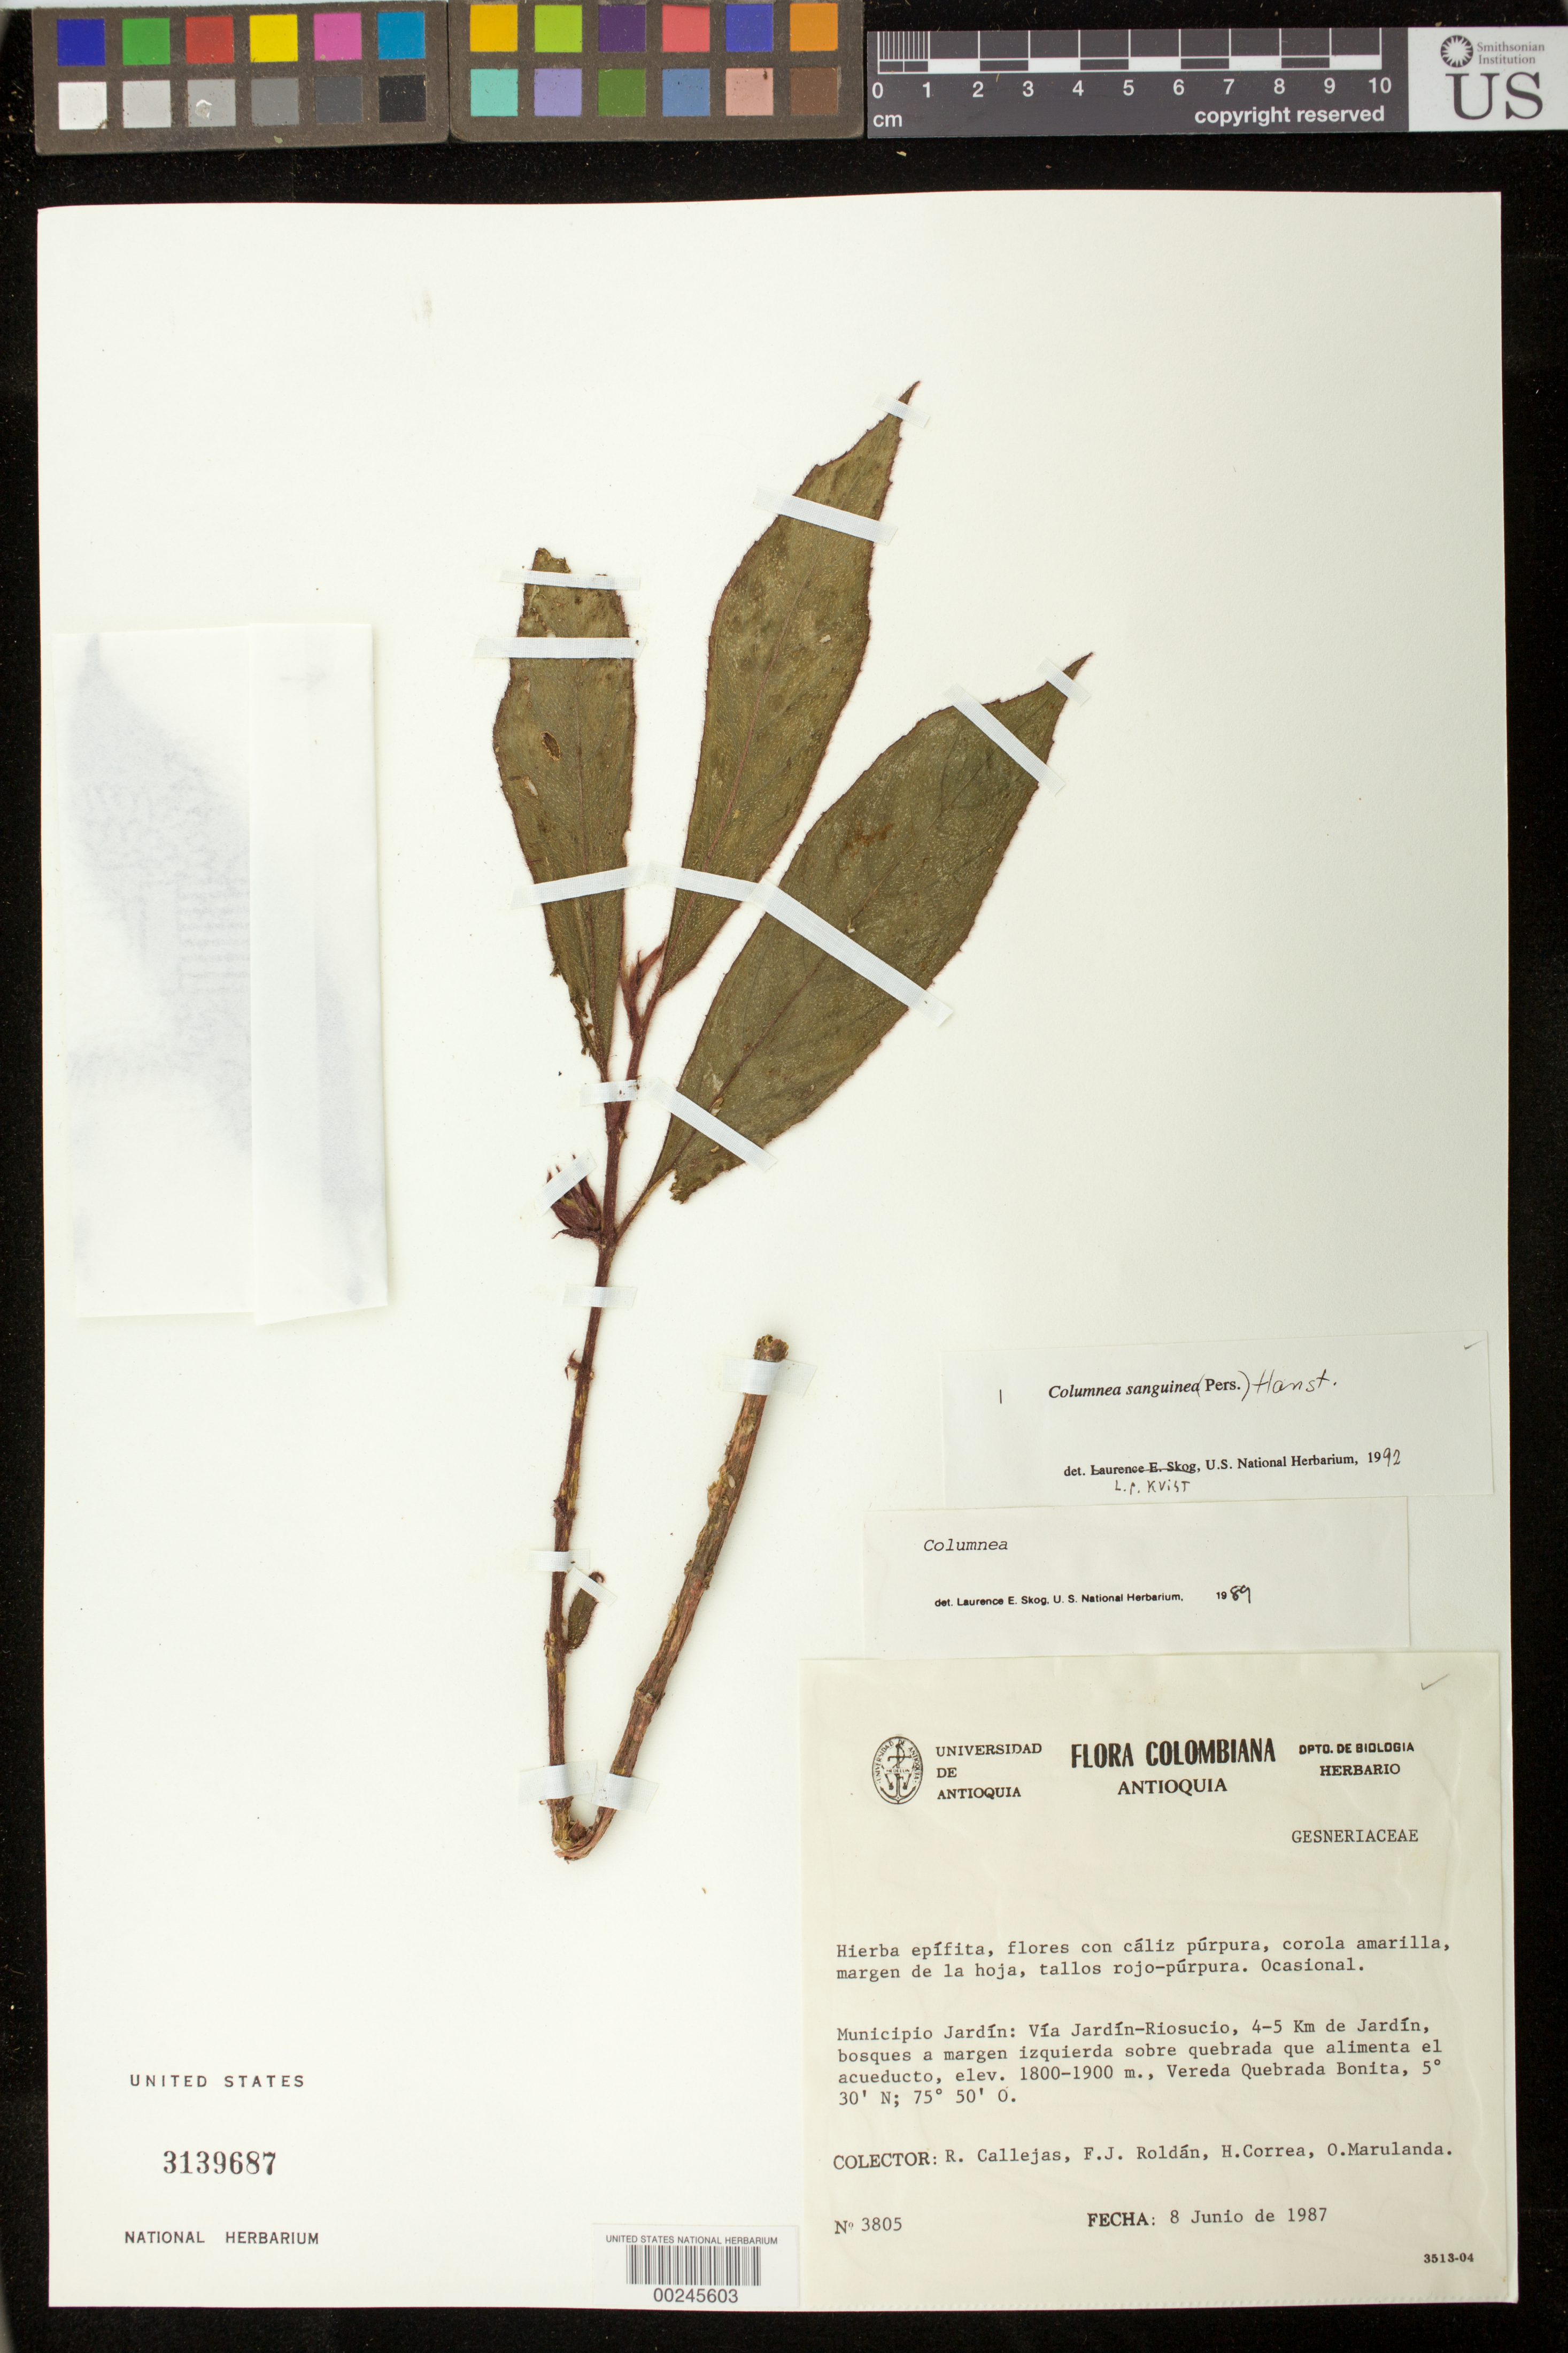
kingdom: Plantae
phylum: Tracheophyta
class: Magnoliopsida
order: Lamiales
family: Gesneriaceae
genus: Columnea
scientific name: Columnea sanguinea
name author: (Pers.) Hanst.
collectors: R. Callejas, F. J. Roldán, H. Correa & O. Marulanda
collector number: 3805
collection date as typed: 08 Jun 1987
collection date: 1987-06-08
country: Colombia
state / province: Antioquia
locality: Mun. of Jardin, Jardin-Riosucio road, 4-5 km from Jardin, Quebrada Bonita path, on left bank above the quebrada that feeds the aqueduct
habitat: Forests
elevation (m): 1800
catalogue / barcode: US 3139687